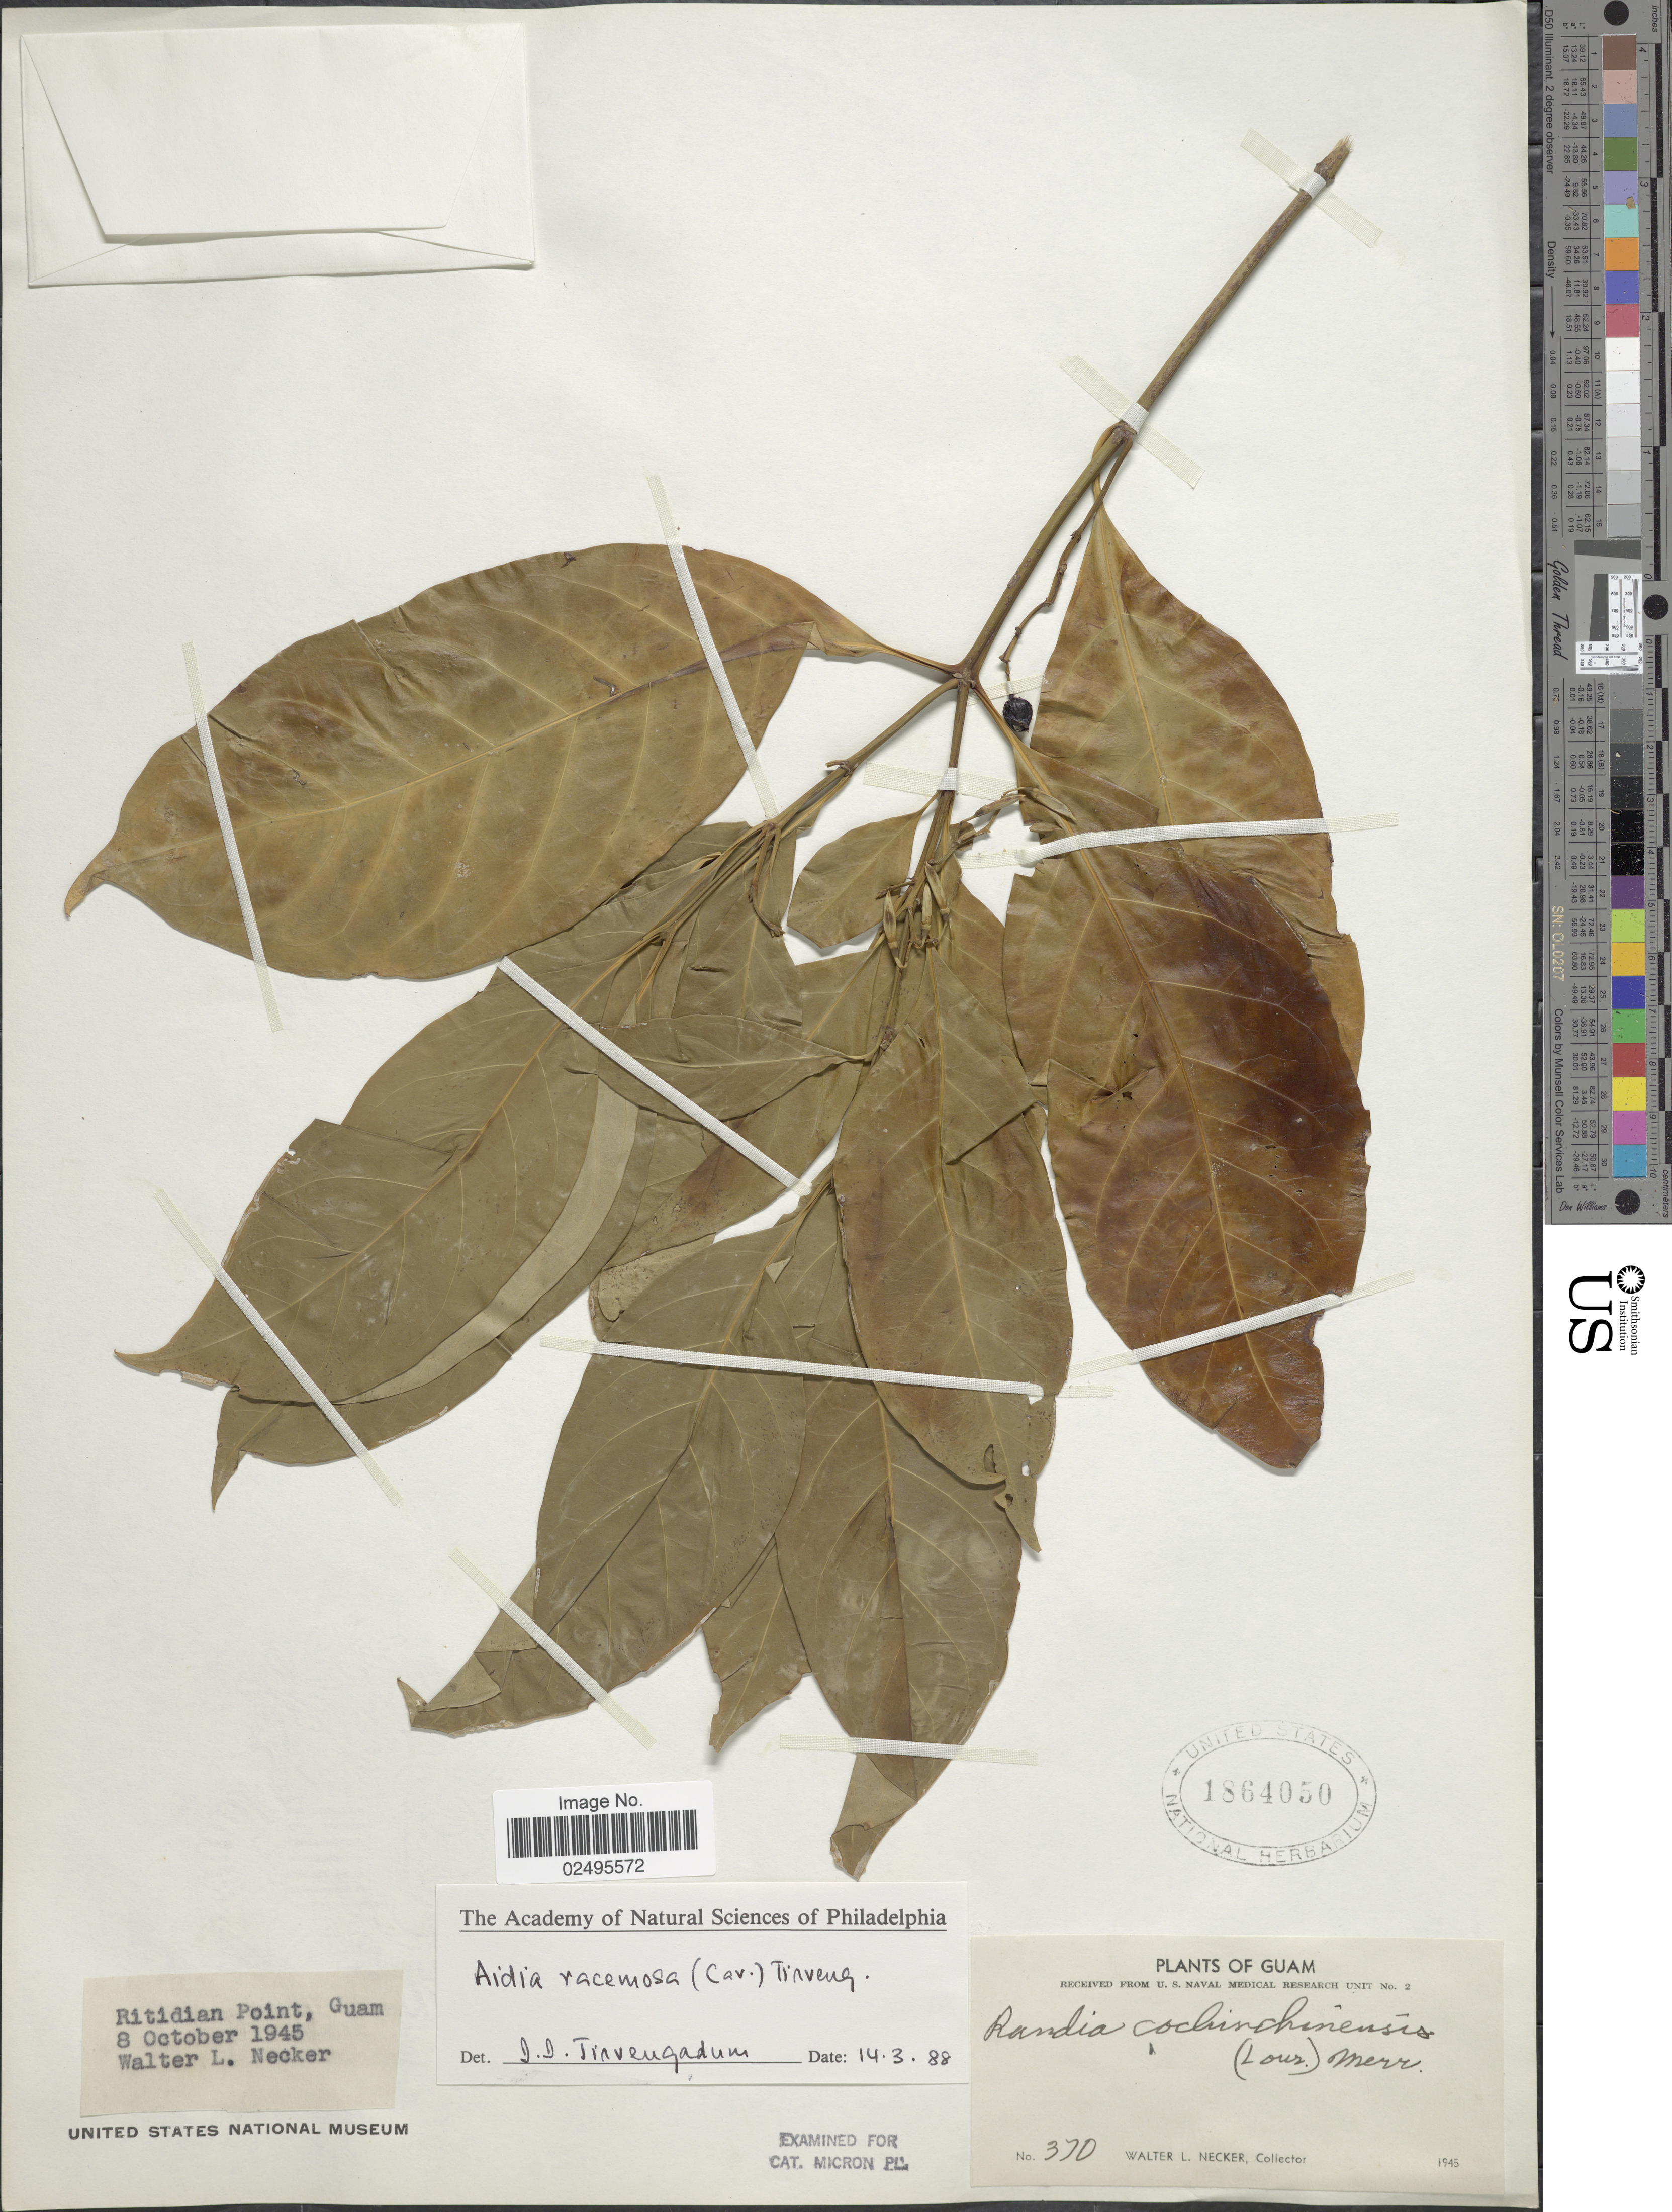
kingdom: Plantae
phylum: Tracheophyta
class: Magnoliopsida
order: Gentianales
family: Rubiaceae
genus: Aidia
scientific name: Aidia graeffei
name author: (Reinecke) Tirveng.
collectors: W. L. Necker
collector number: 370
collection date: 1945-10-08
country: Guam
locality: Ritidian Point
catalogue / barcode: US 1864050